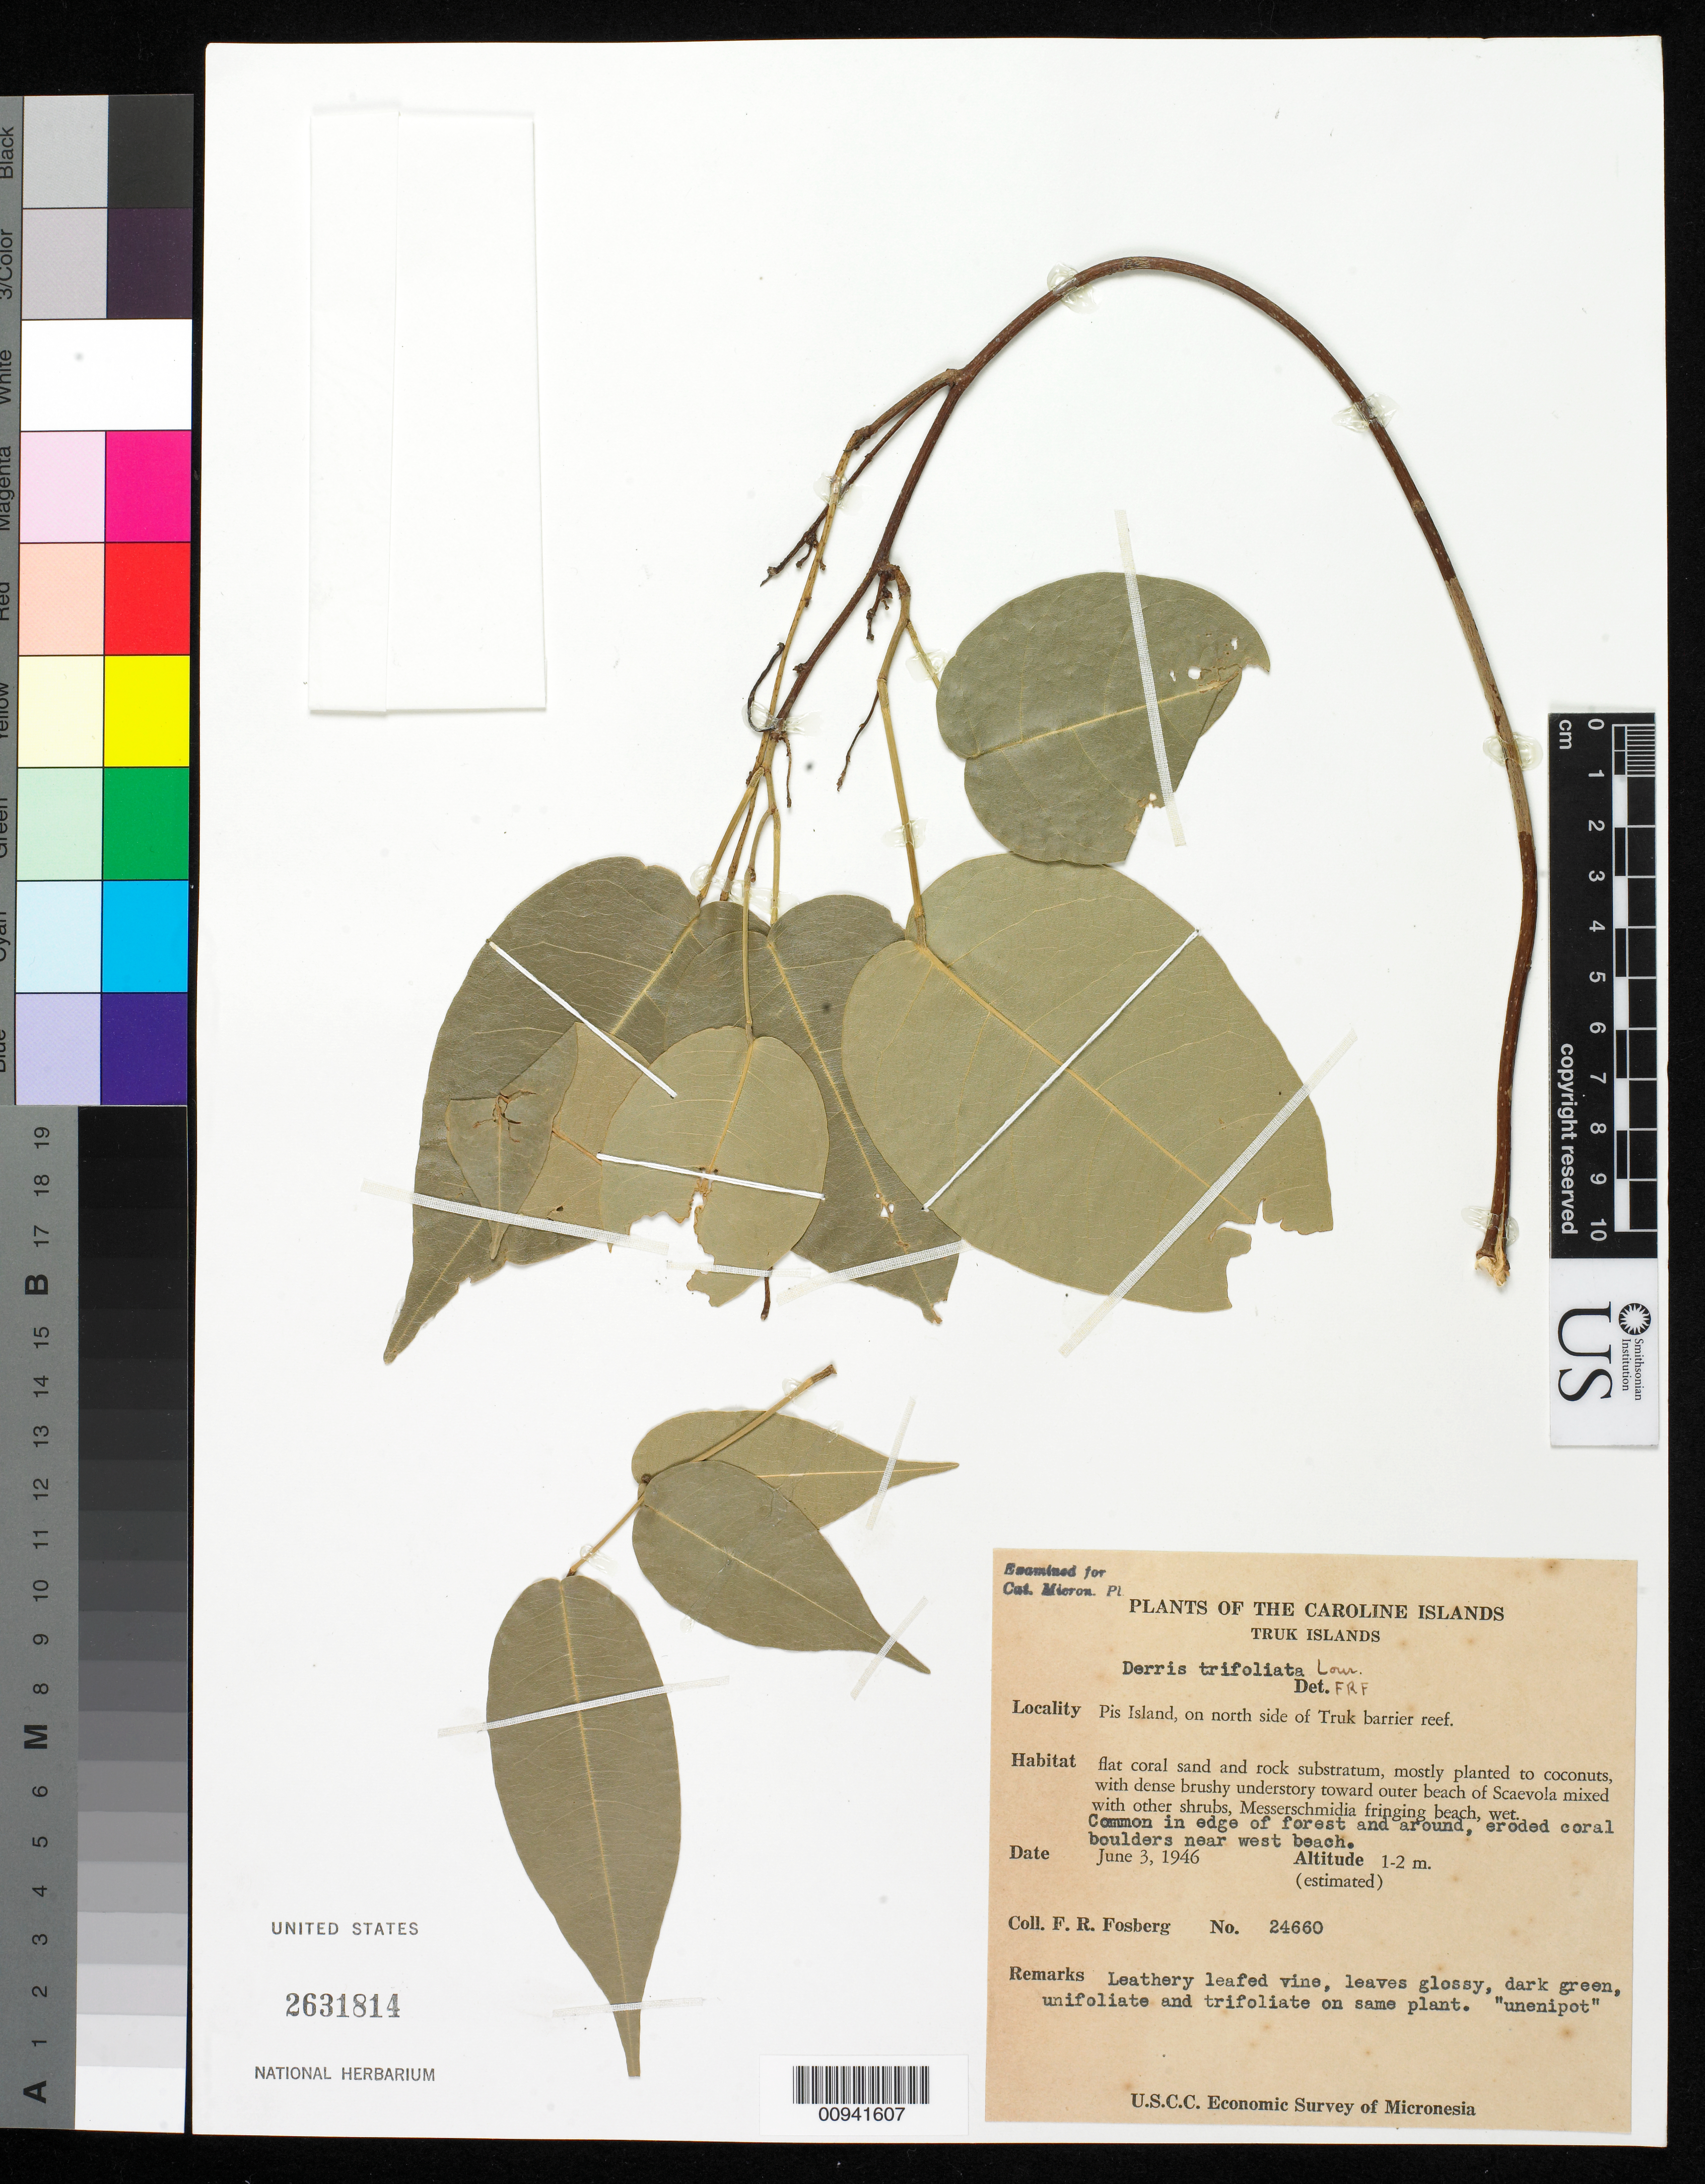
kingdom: Plantae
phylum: Tracheophyta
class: Magnoliopsida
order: Fabales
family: Fabaceae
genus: Derris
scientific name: Derris trifoliata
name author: Lour.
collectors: F. R. Fosberg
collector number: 24660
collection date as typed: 30 Jun 1946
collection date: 1946-06-30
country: Micronesia, Federated States of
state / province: Truk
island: Losap Atoll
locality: Pis Islet, on north side of Truk barrier reef.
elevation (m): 1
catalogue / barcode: US 2631814